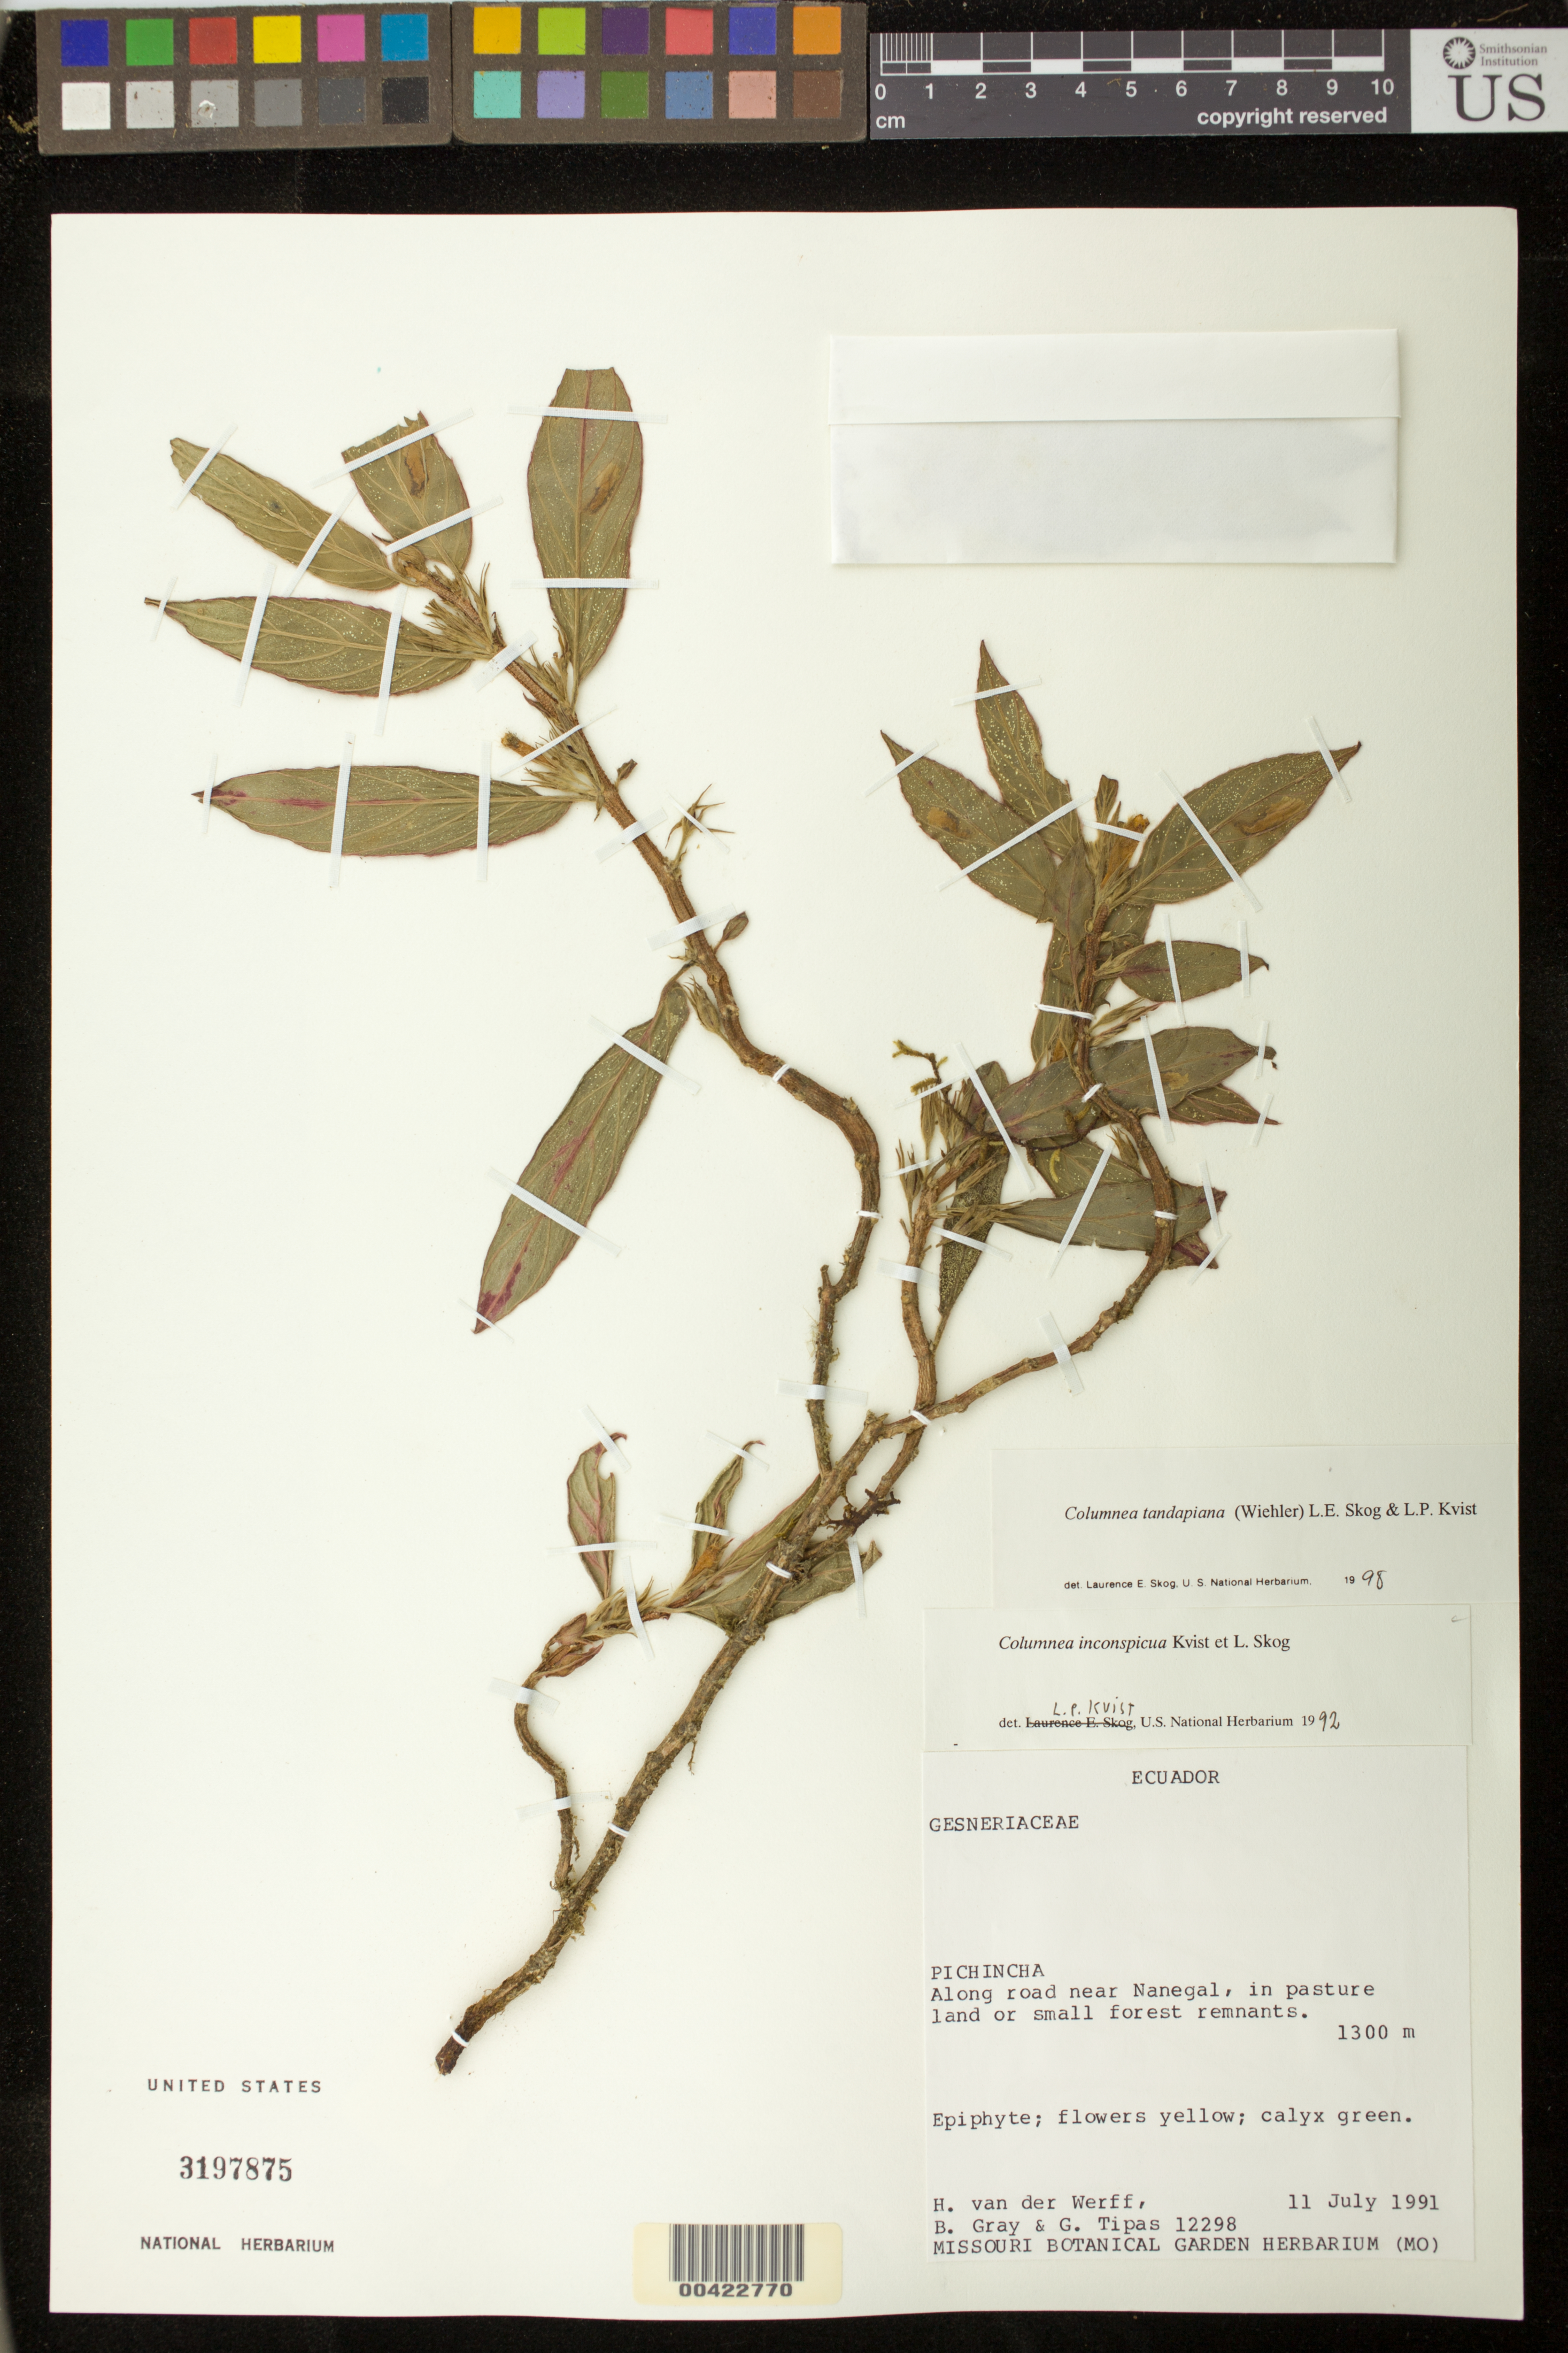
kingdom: Plantae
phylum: Tracheophyta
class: Magnoliopsida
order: Lamiales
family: Gesneriaceae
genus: Columnea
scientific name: Columnea tandapiana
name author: (Wiehler) L.E. Skog & L.P. Kvist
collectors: H. van der Werff, B. Gray & G. Tipas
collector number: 12298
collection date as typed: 11 Jul 1991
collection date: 1991-07-11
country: Ecuador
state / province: Pichincha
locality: Nanegal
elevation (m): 1300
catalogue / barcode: US 3197875